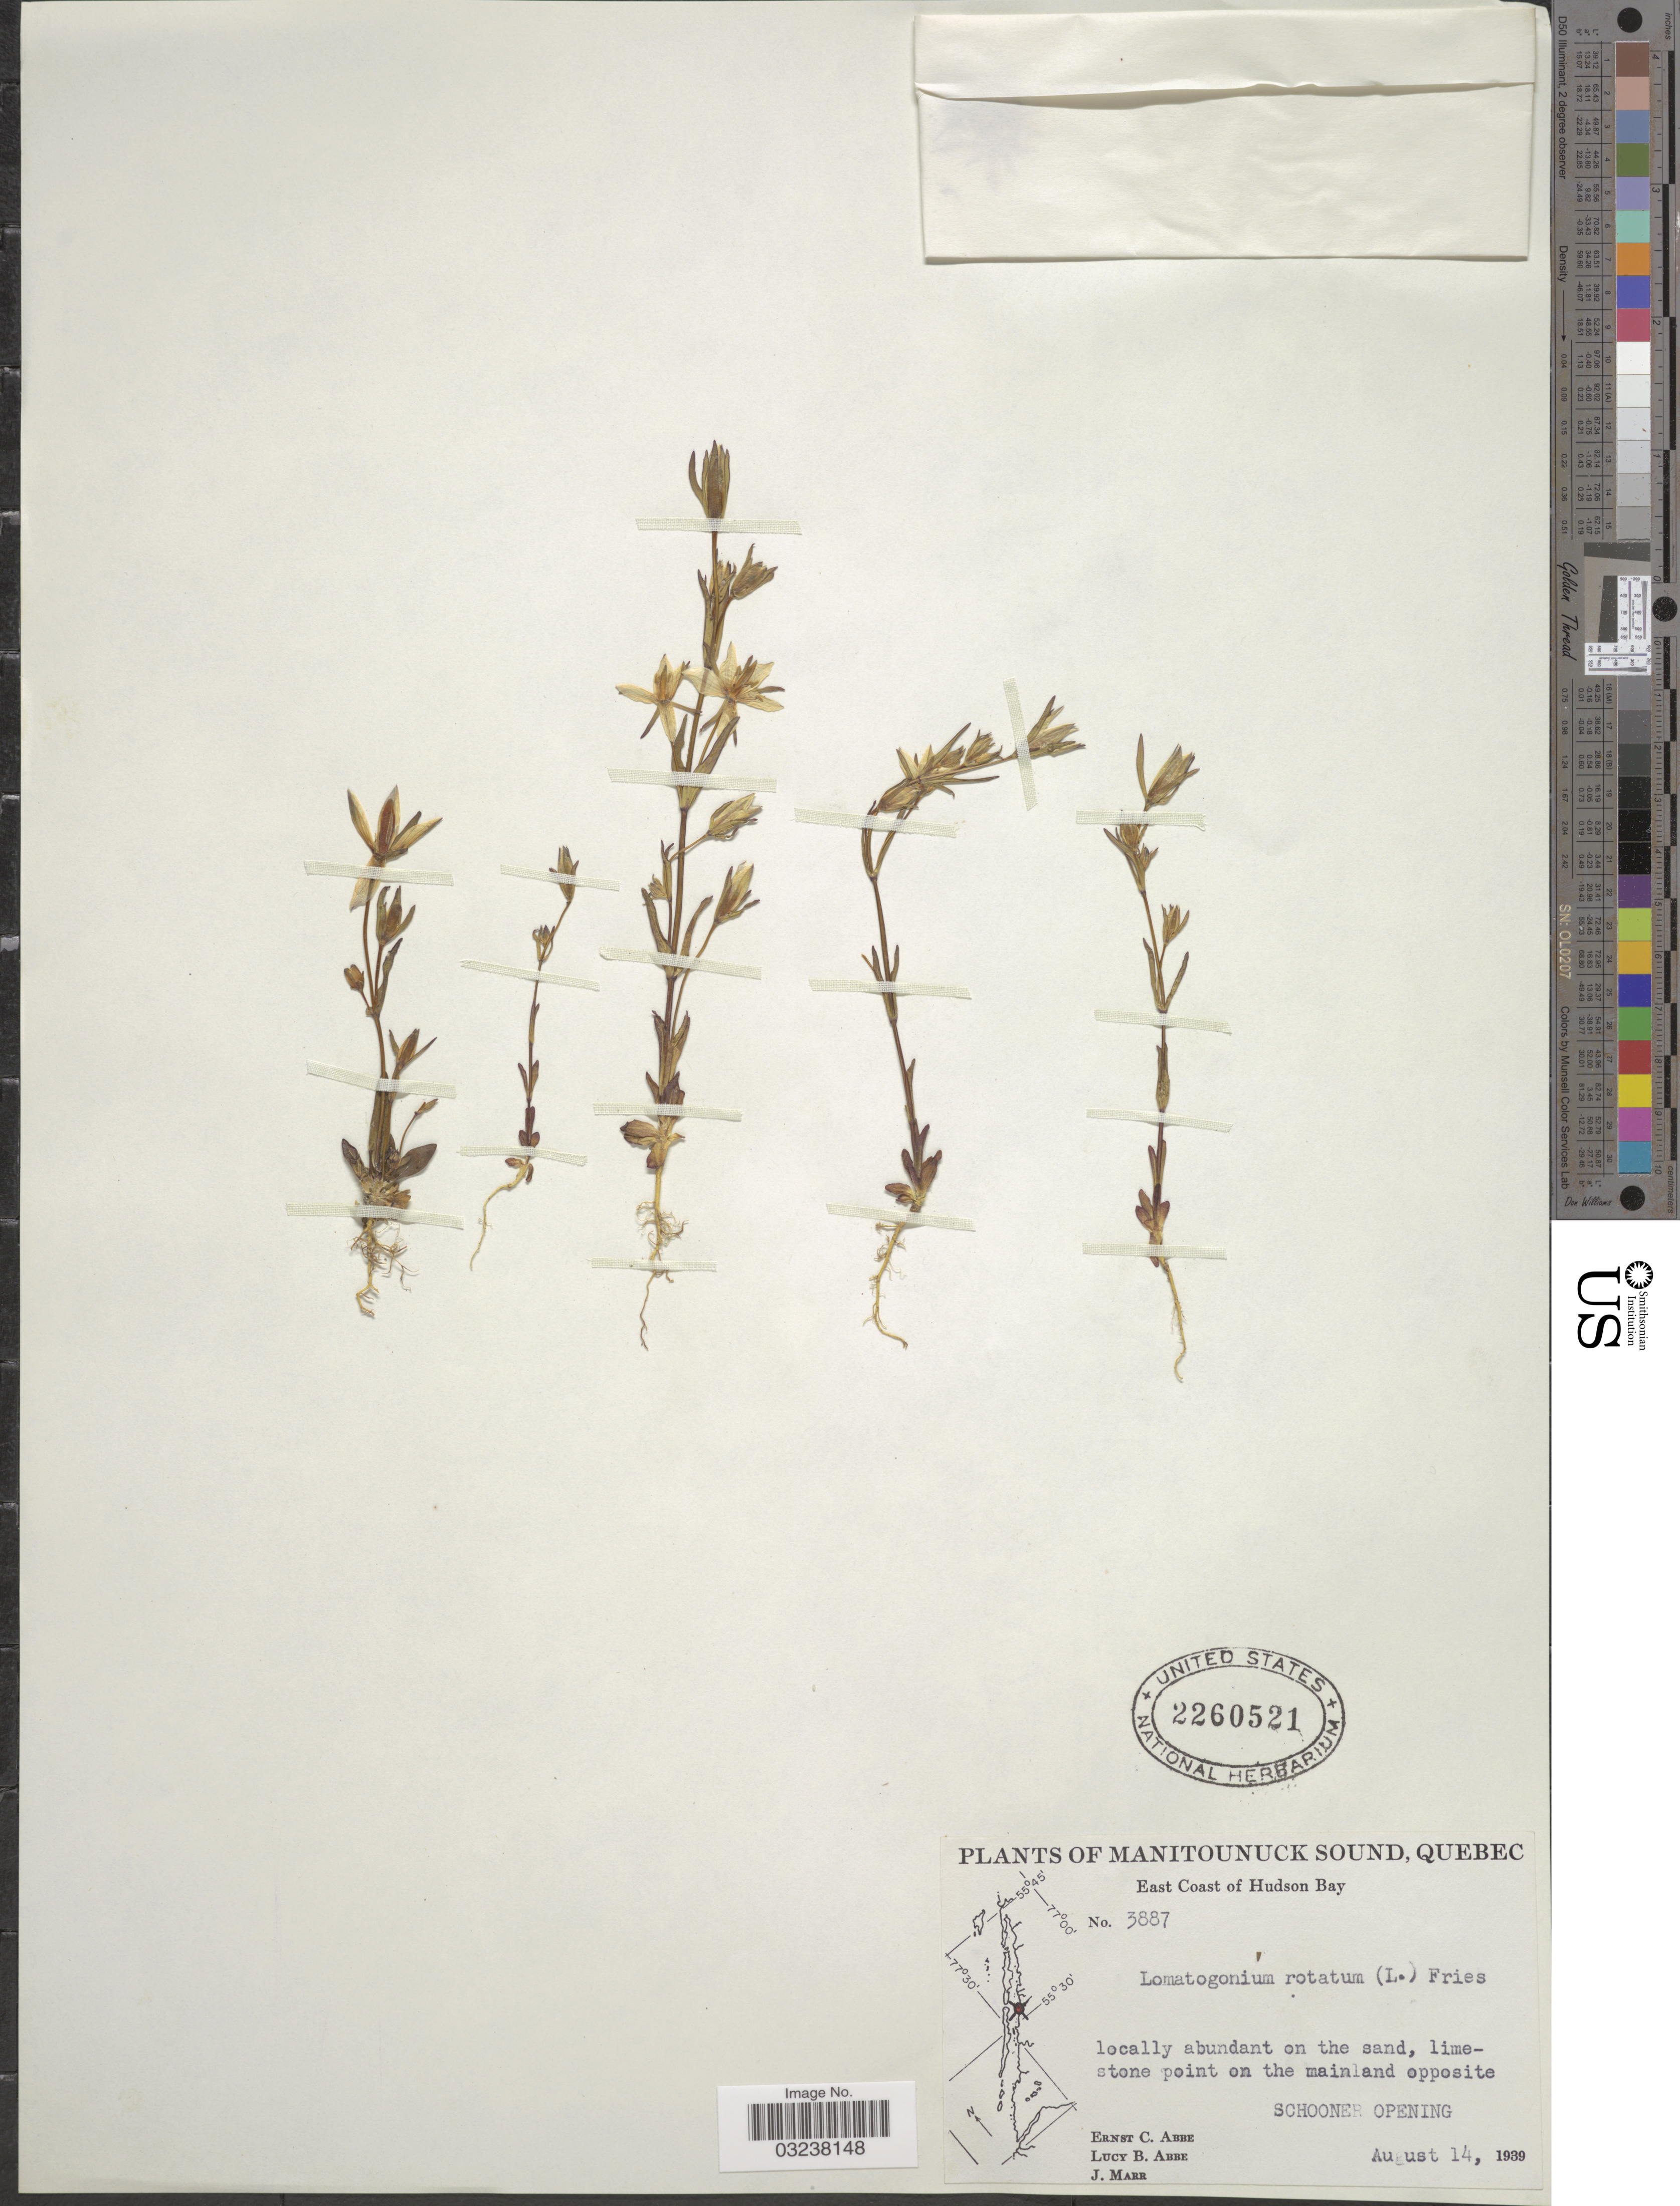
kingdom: Plantae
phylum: Tracheophyta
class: Magnoliopsida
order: Gentianales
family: Gentianaceae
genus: Lomatogonium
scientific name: Lomatogonium rotatum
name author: (L.) Fr.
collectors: E. C. Abbe, L. B. Abbe & J. Marr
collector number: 3887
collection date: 1939-08-14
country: Canada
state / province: Quebec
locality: Manitounuck Sound. East Coast of Hudson Bay. Schooner Opening.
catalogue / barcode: US 2260521